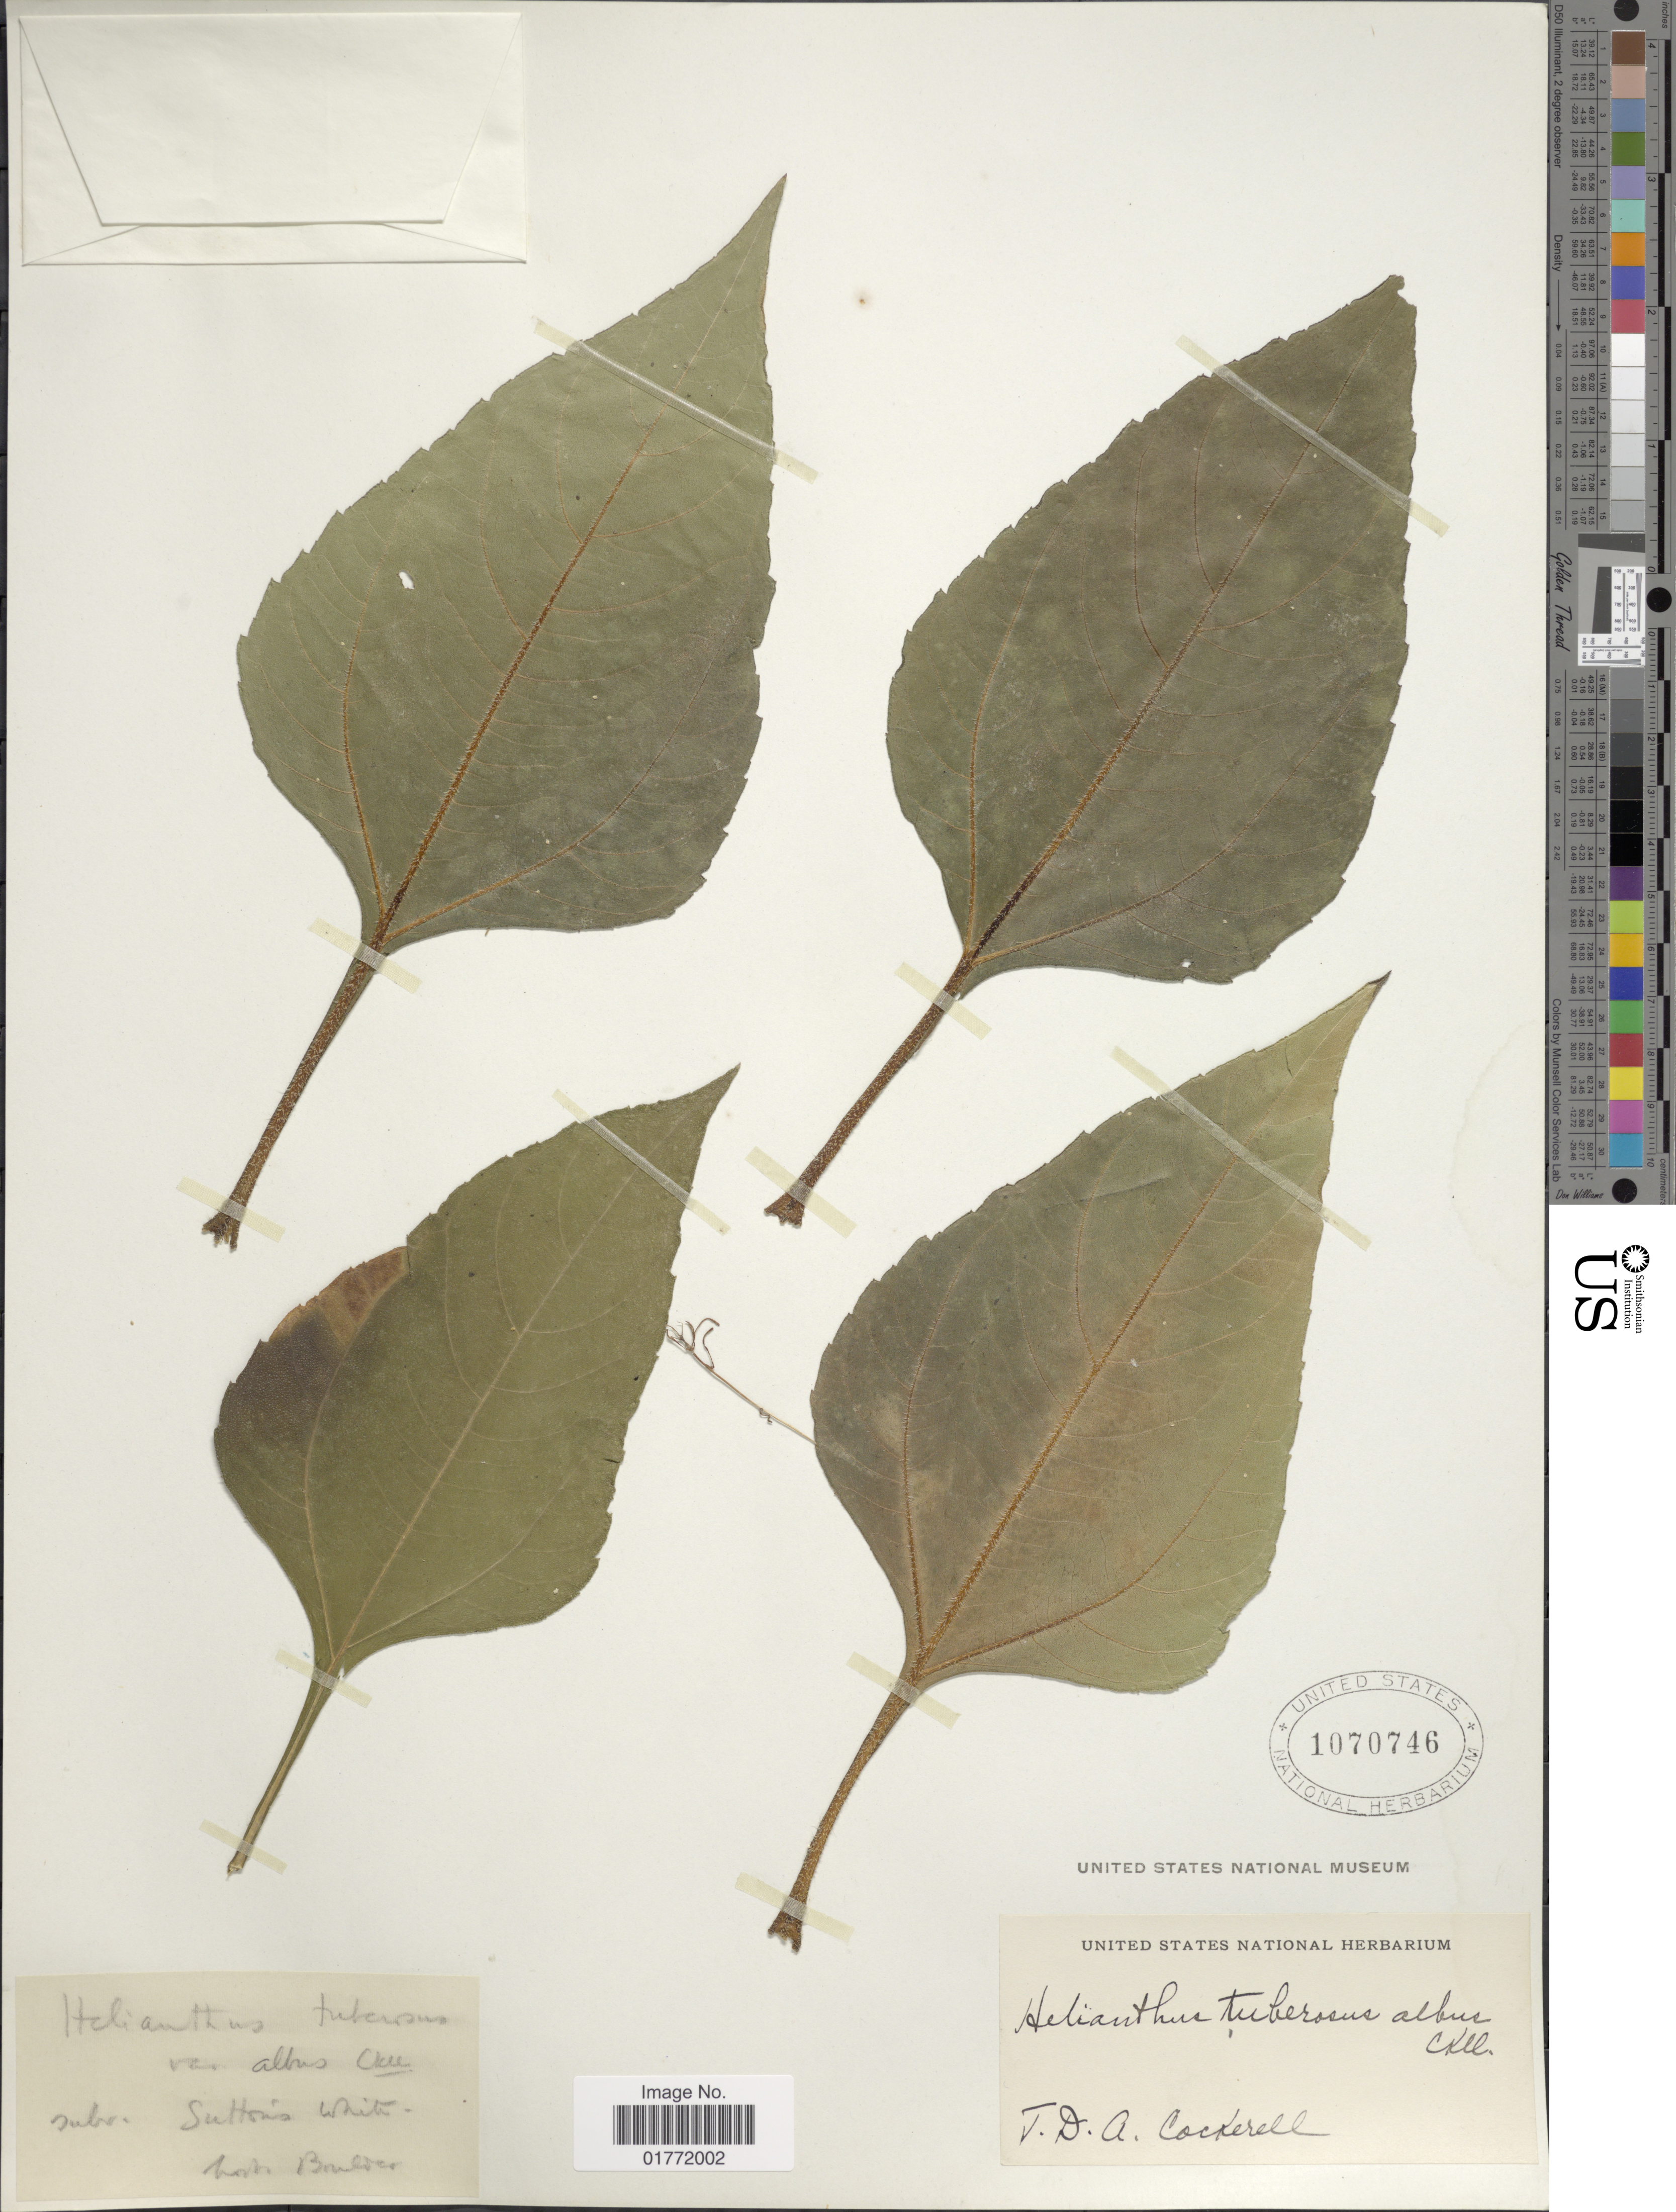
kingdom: Plantae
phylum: Tracheophyta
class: Magnoliopsida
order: Asterales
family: Asteraceae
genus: Helianthus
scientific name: Helianthus tuberosus var. albus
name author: Cockerell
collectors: T. Cockerell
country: United States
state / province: Colorado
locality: Hort Boulder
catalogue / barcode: US 1070746